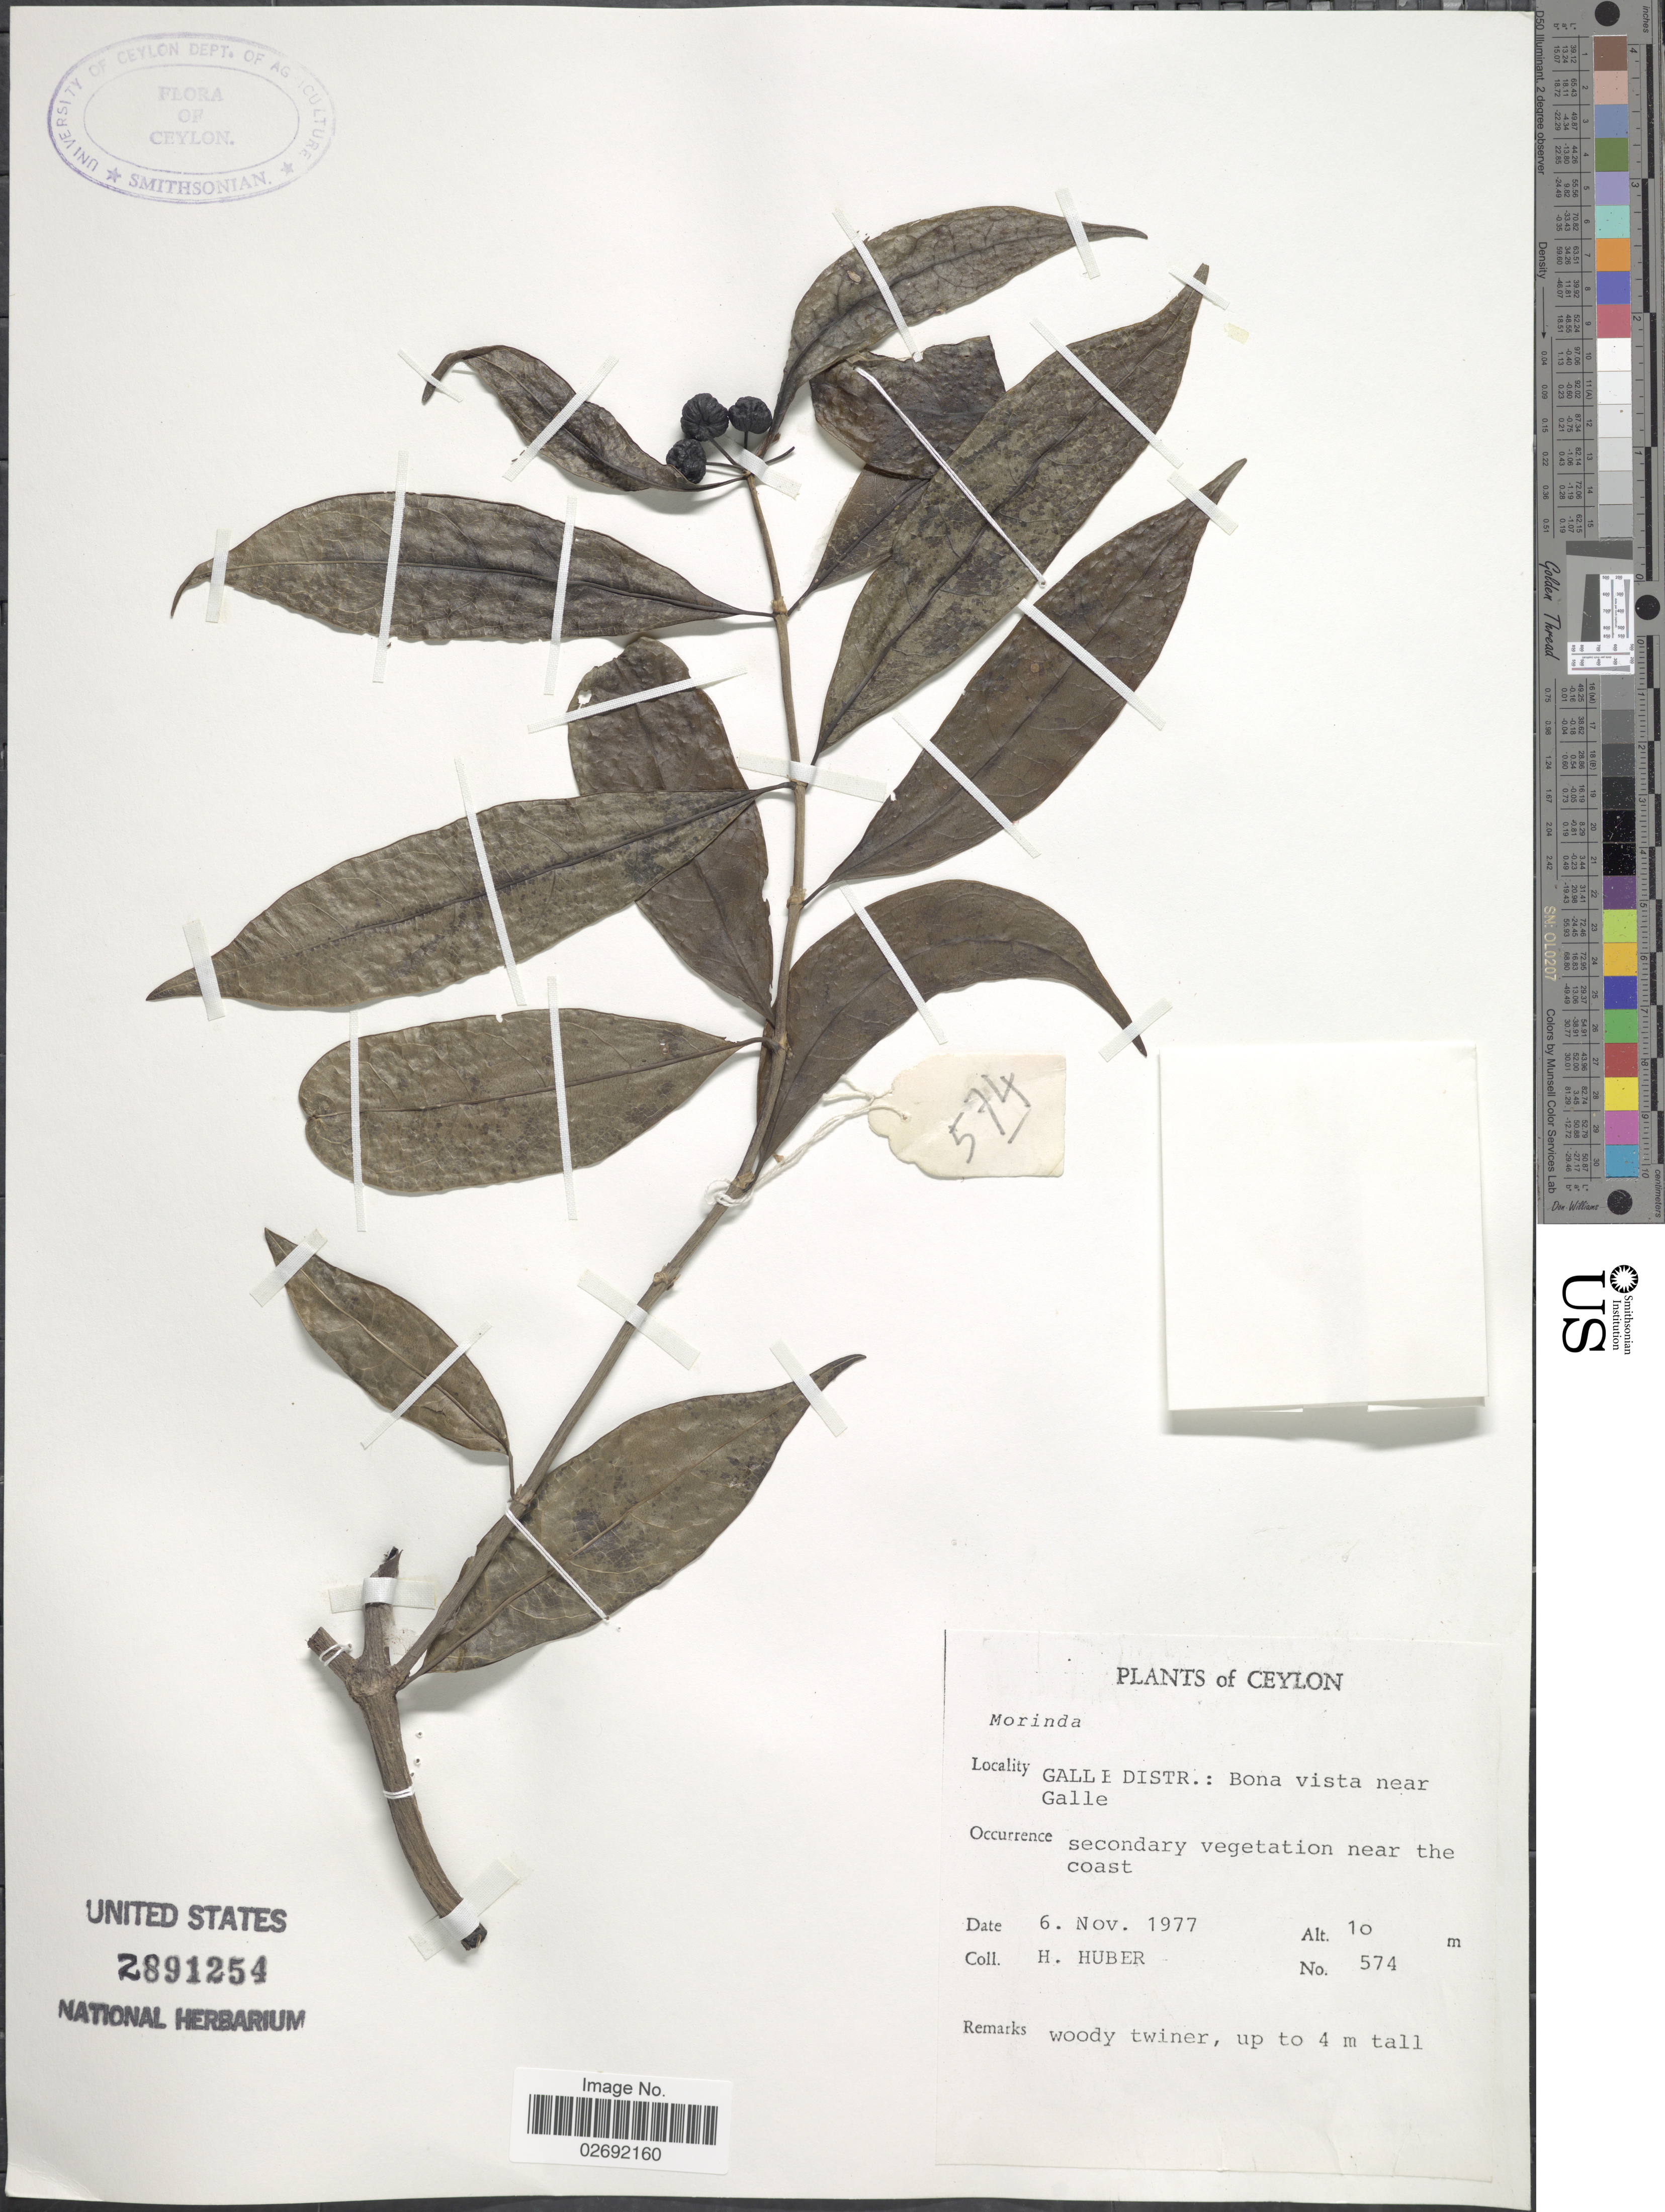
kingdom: Plantae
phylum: Tracheophyta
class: Magnoliopsida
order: Gentianales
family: Rubiaceae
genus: Morinda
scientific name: Morinda sp.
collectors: H. Huber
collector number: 574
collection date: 1977-11-06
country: Sri Lanka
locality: Ceylon, Galle Distr: Bona vista near Galle, secondary vegetation near the coast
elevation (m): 10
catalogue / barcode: US 2891254